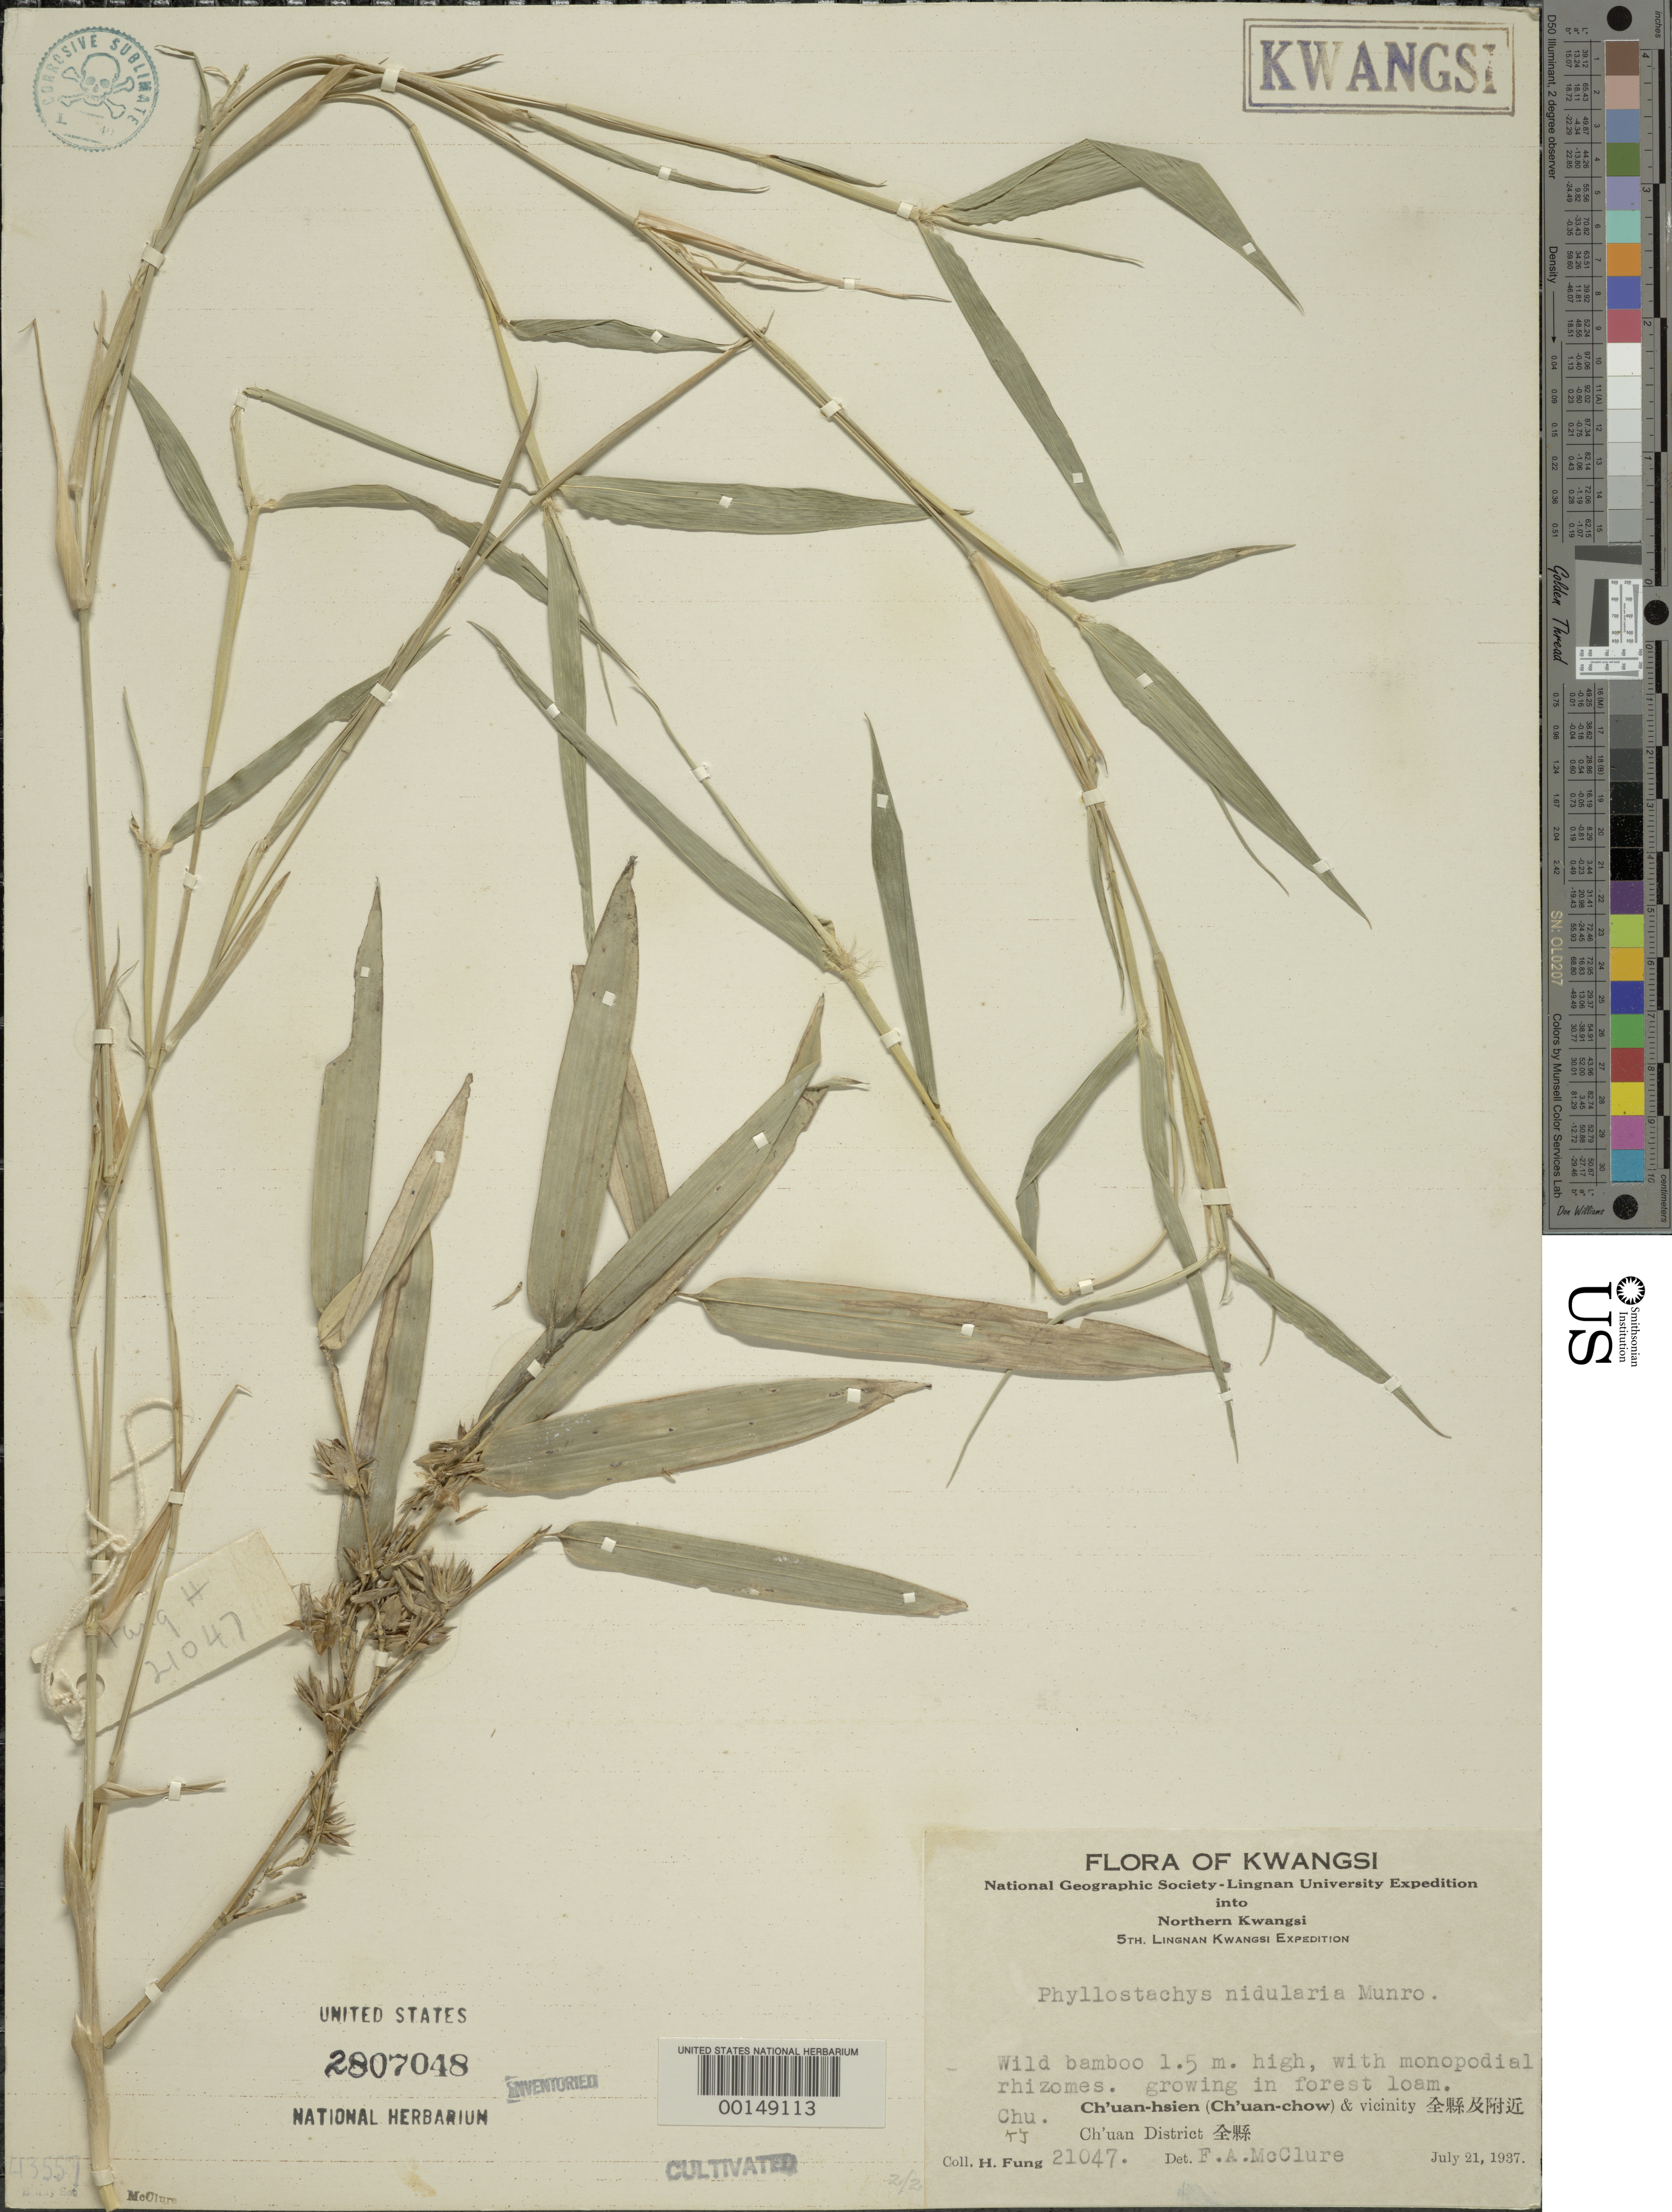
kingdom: Plantae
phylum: Tracheophyta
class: Liliopsida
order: Poales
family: Poaceae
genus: Phyllostachys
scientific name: Phyllostachys nidularia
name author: Munro ex Fenzi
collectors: H. L. Fung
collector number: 21047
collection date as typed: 21 Jul 1937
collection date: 1937-07-21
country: China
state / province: Guangxi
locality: Ch'uan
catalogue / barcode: US 2807048